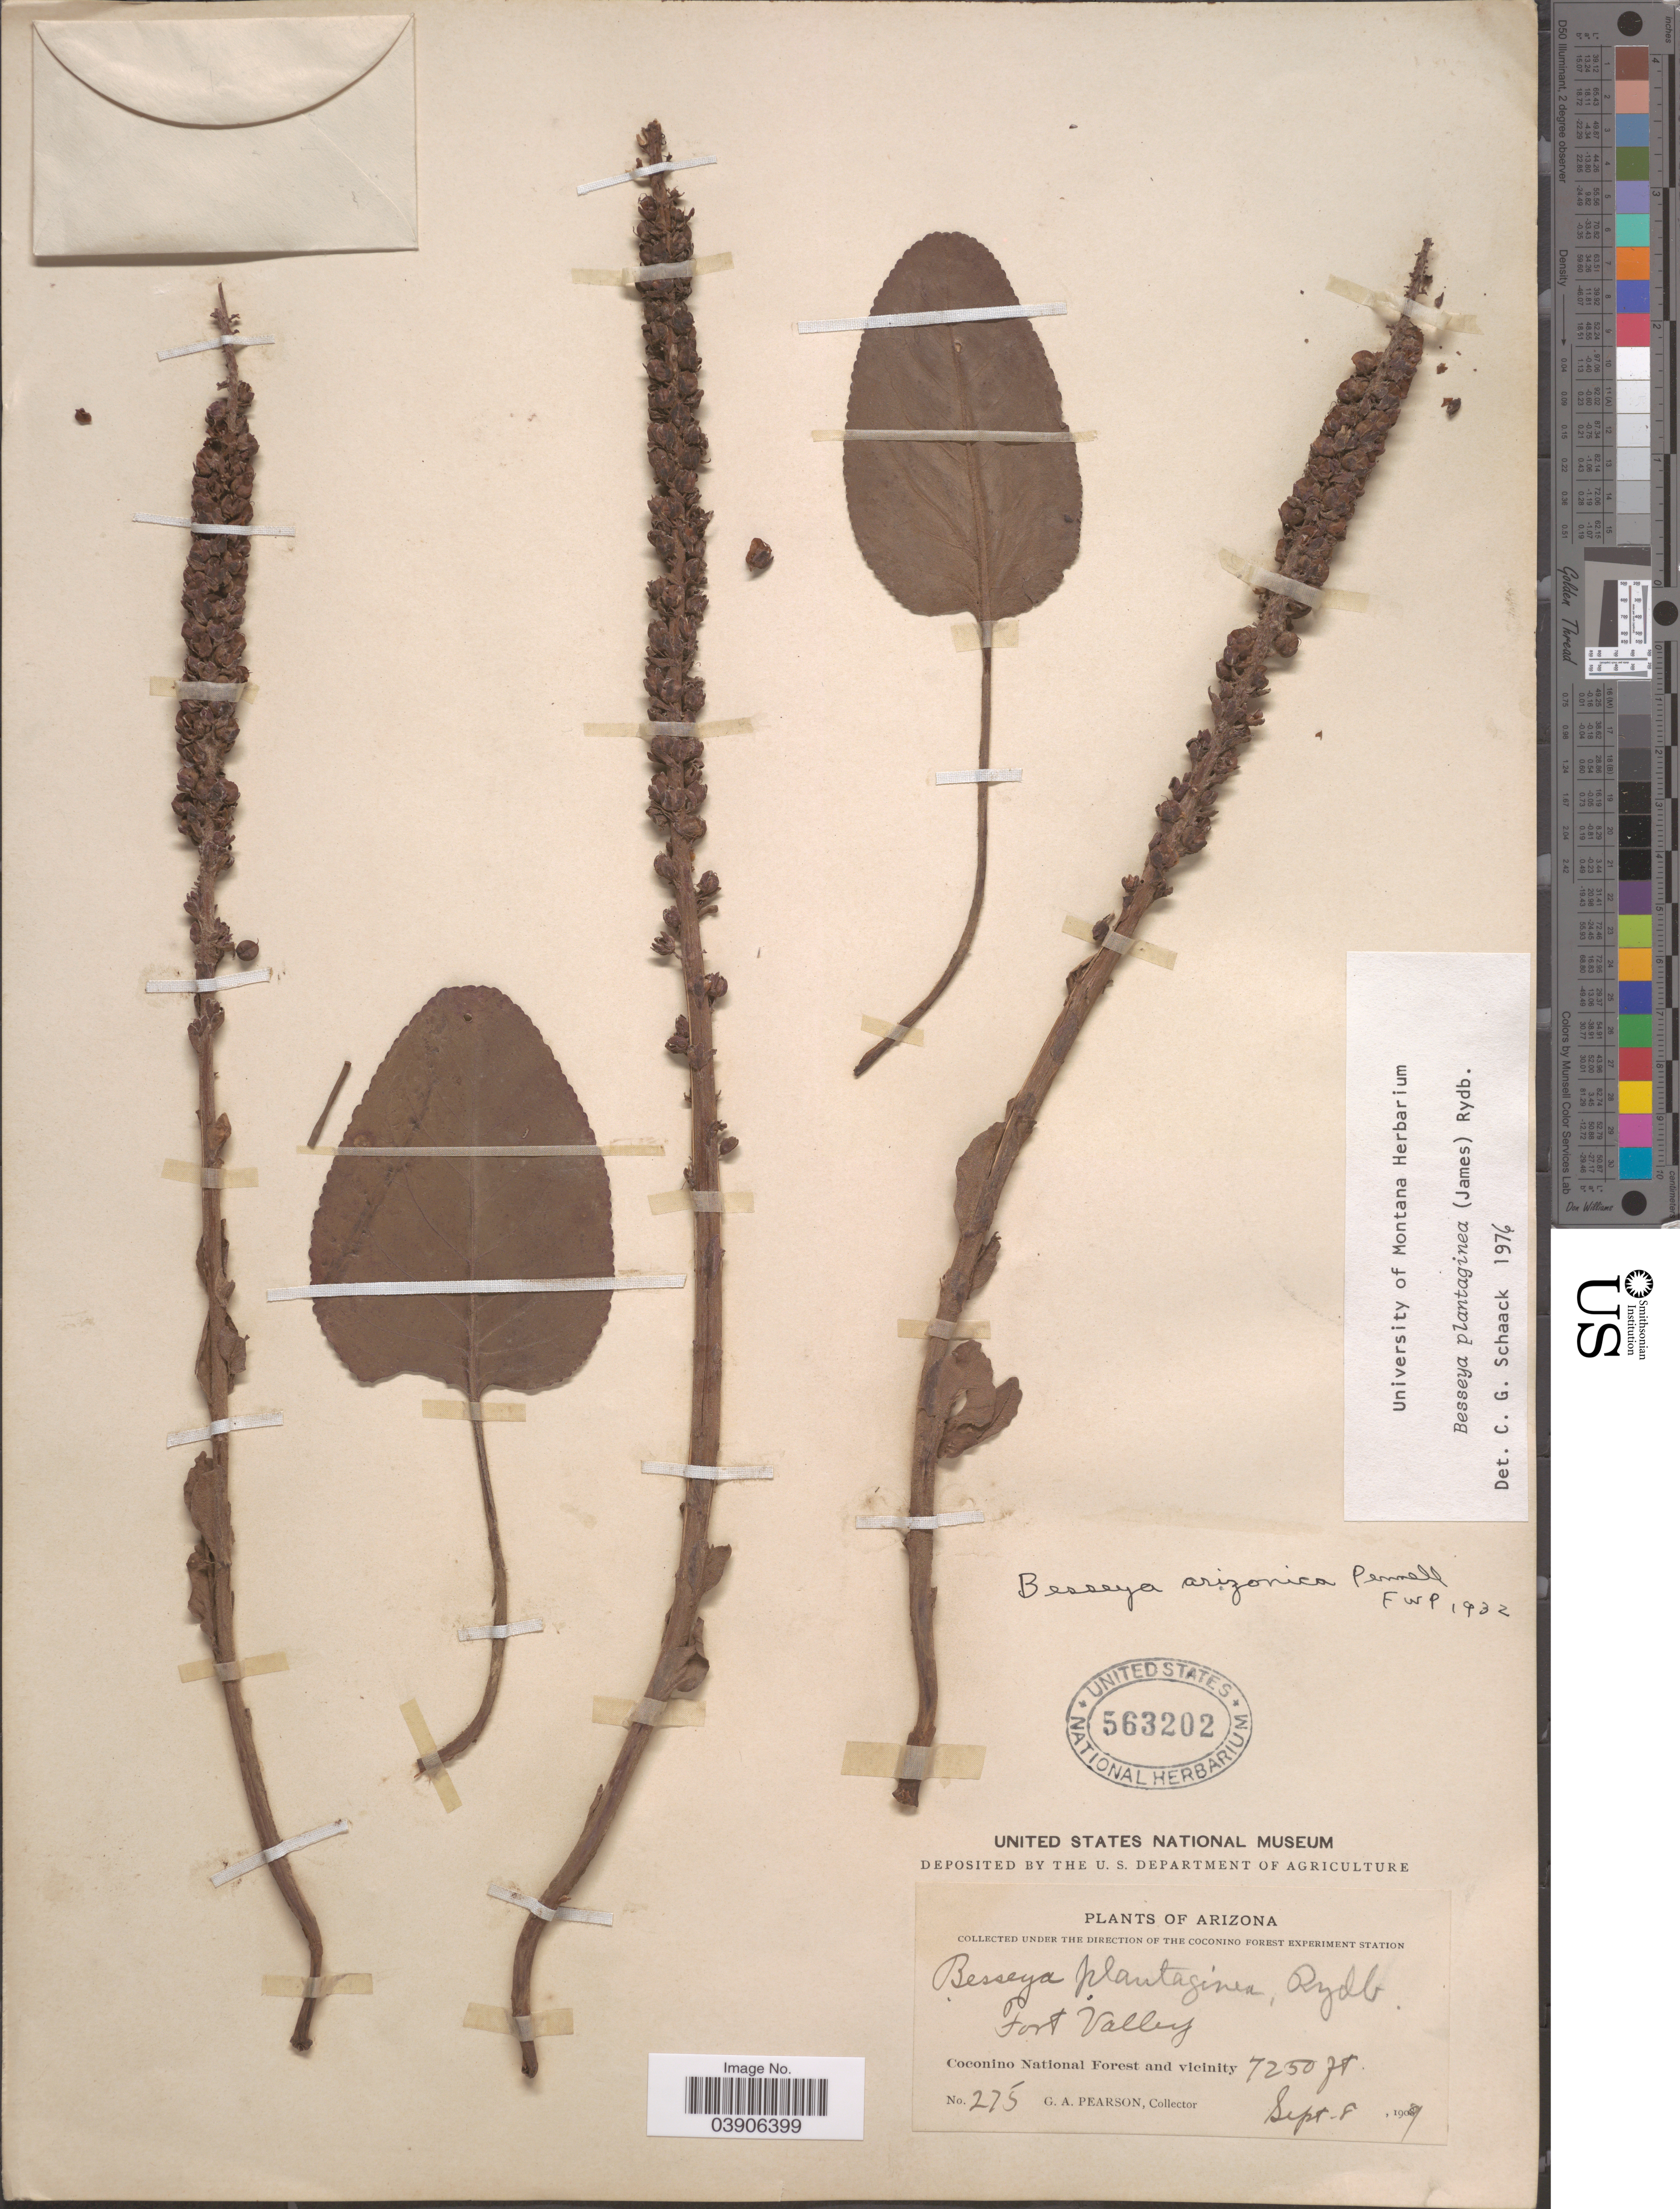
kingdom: Plantae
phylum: Tracheophyta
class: Magnoliopsida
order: Lamiales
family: Plantaginaceae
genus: Synthyris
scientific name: Synthyris plantaginea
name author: (E. James) Benth.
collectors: G. Pearson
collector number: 275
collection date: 1987-09-08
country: United States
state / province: Arizona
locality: Fort Valley. Coconino National Forest and vicinity.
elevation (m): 2210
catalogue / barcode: US 563202